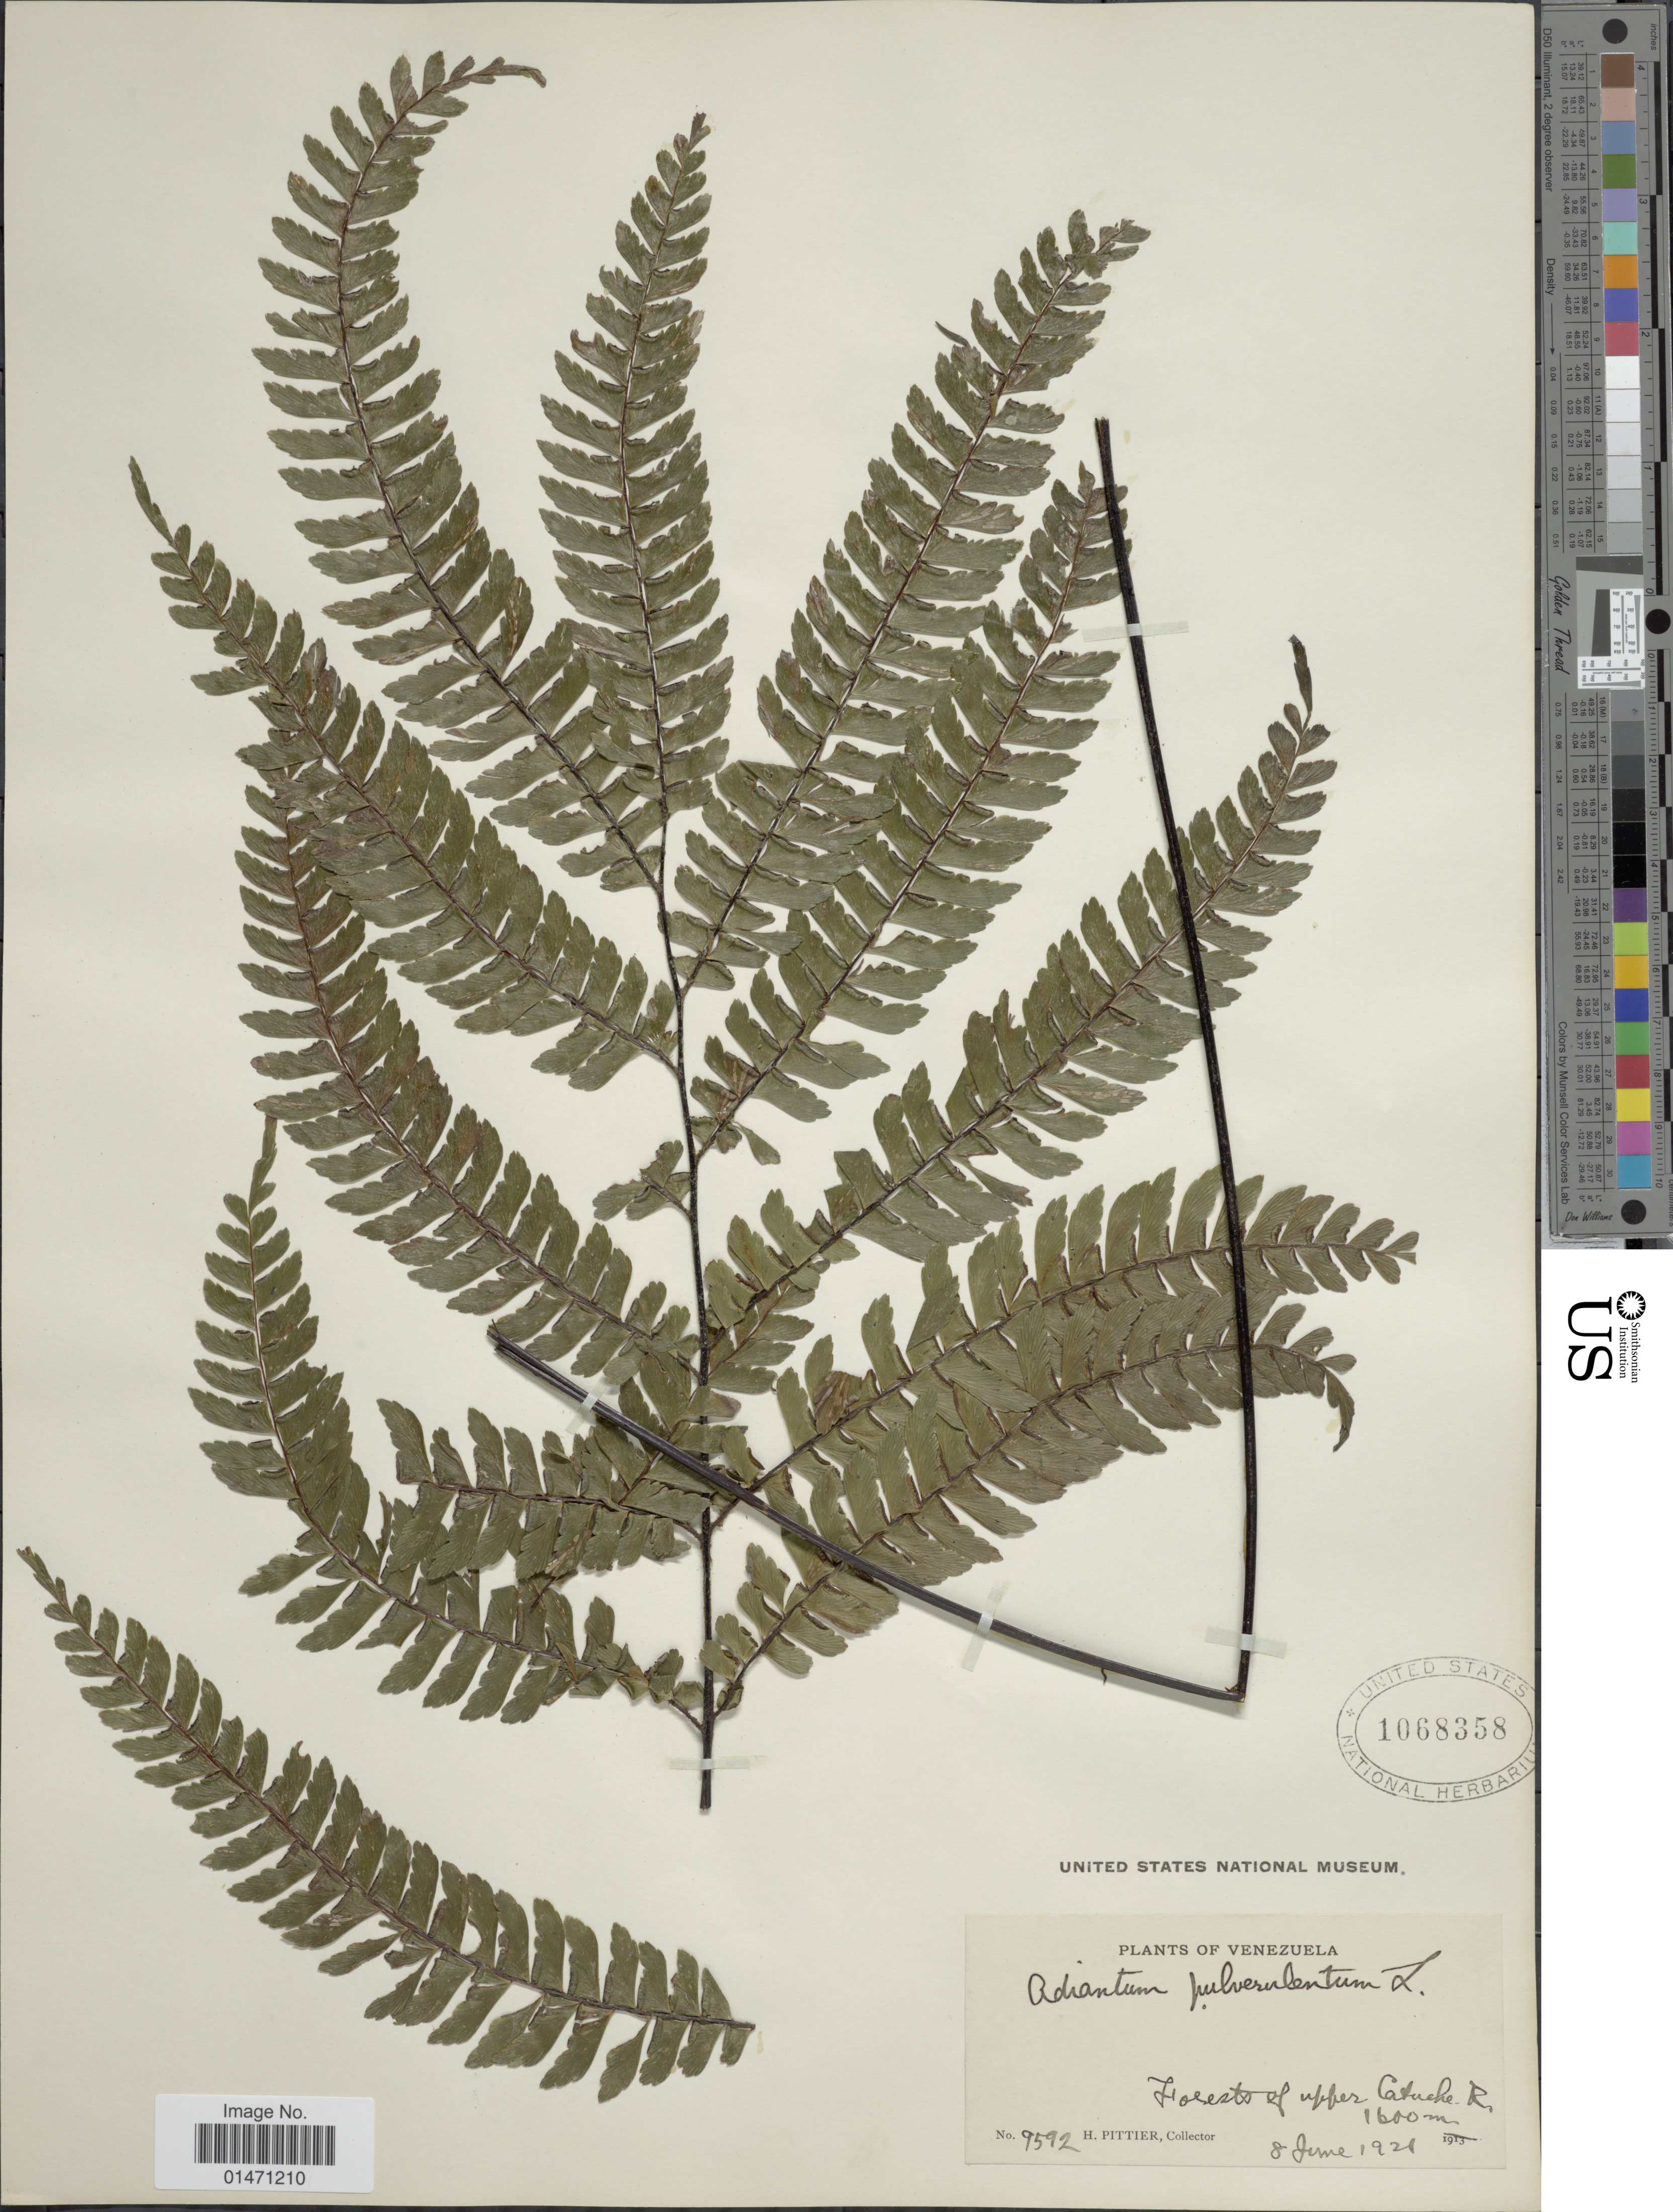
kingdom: Plantae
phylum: Tracheophyta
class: Polypodiopsida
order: Polypodiales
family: Pteridaceae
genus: Adiantum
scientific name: Adiantum pulverulentum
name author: L.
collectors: H. F. Pittier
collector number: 9592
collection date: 1921-06-08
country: Venezuela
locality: PLants of Venezuela, forest of upper Catuche R.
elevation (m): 1600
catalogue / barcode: US 1068358